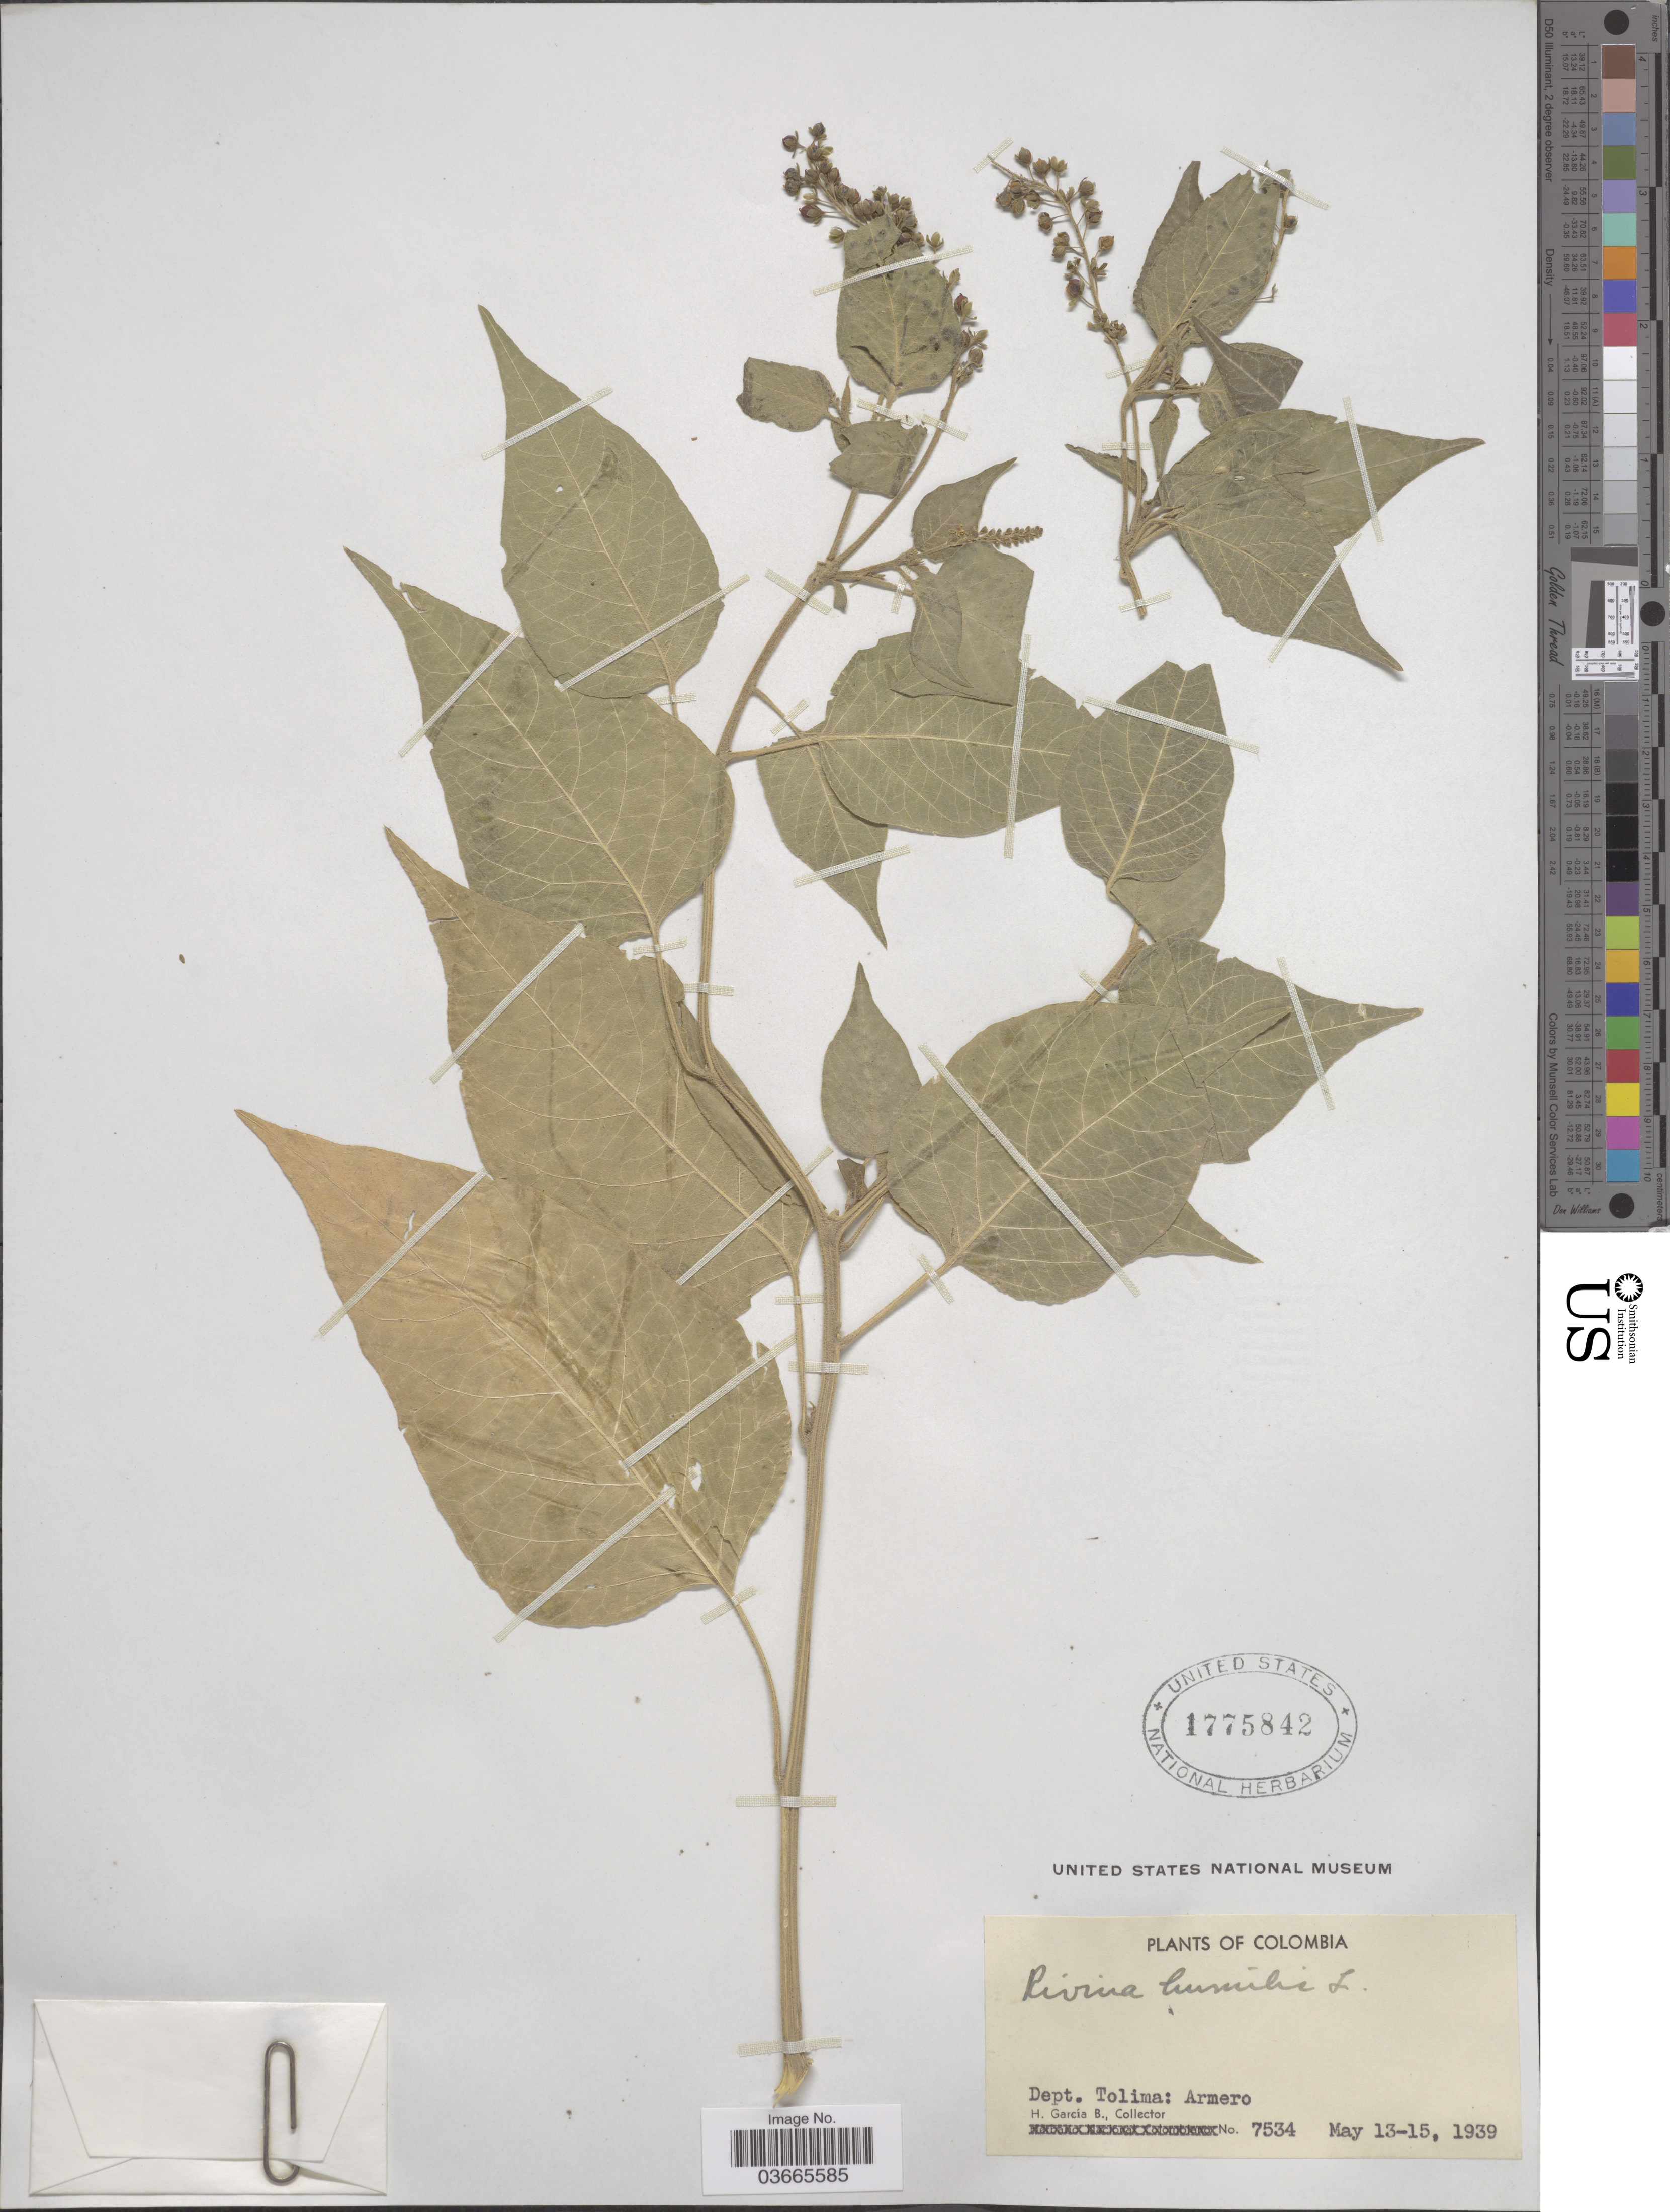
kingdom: Plantae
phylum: Tracheophyta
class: Magnoliopsida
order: Caryophyllales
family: Phytolaccaceae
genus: Rivina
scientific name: Rivina humilis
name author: L.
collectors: H. García B.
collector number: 7534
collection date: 1939-05-13/1939-05-15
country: Colombia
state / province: Tolima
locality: Dept. Tolima: Armero.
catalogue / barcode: US 1775842